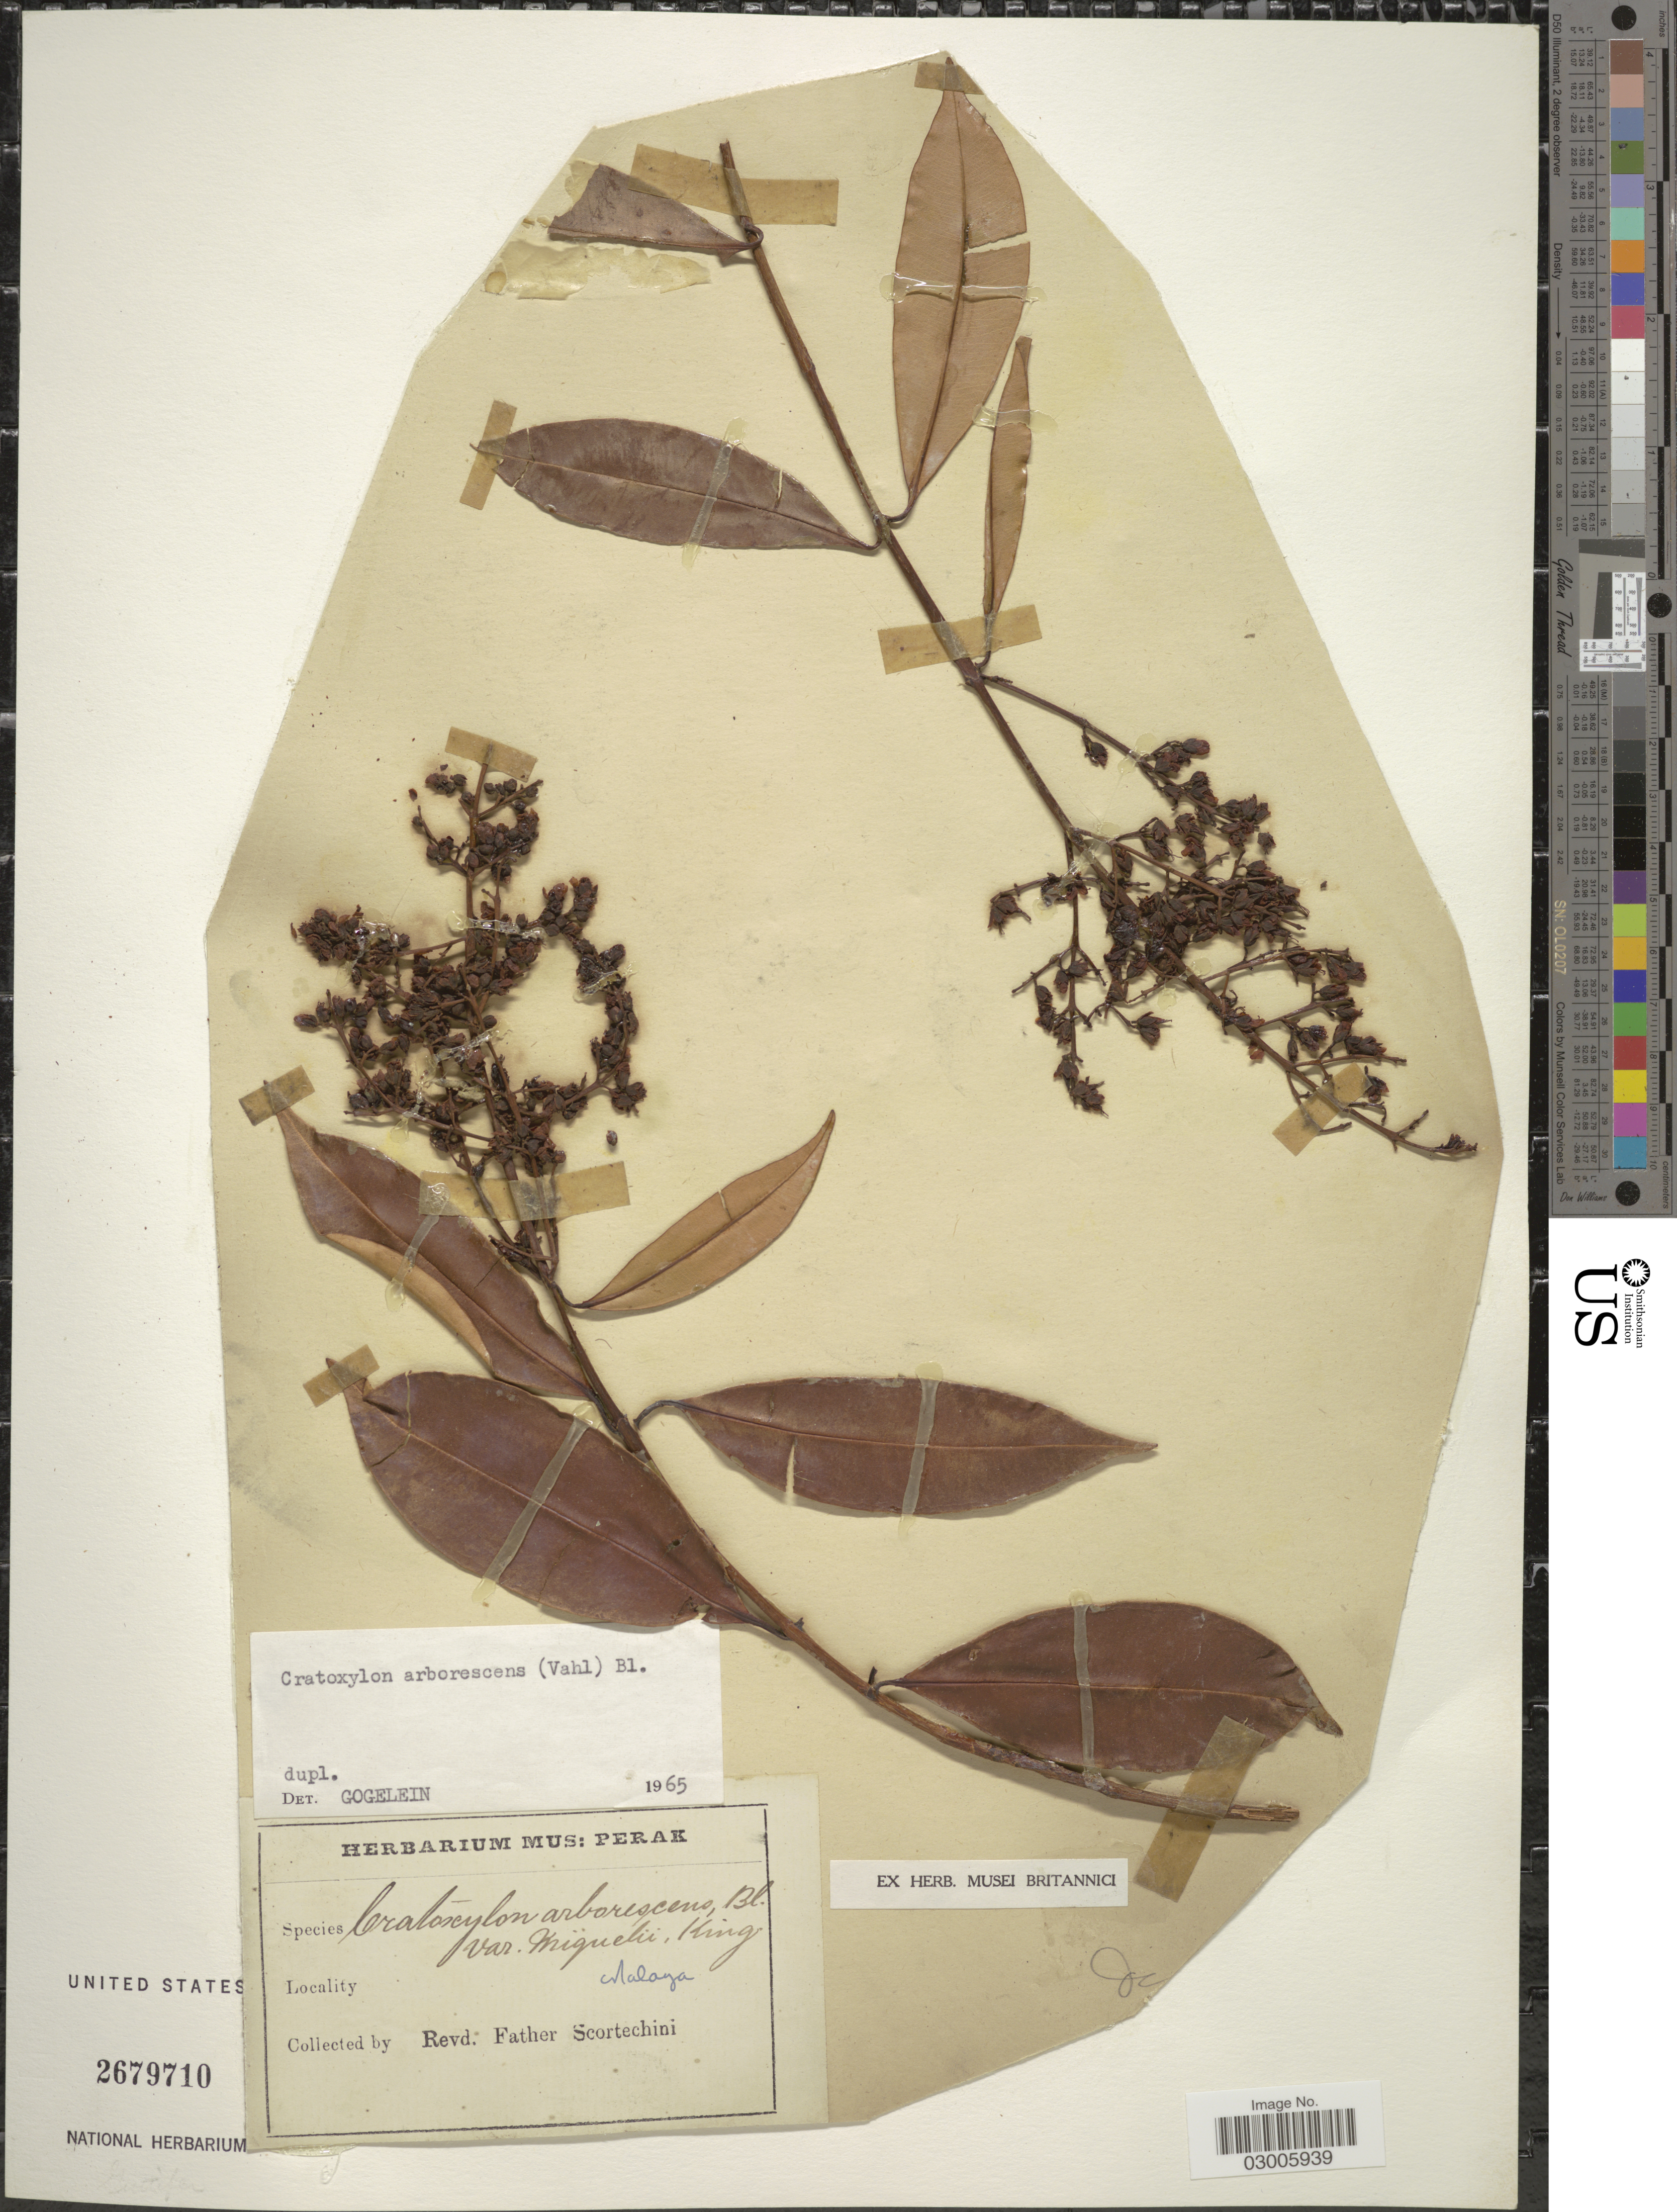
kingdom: Plantae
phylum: Tracheophyta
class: Magnoliopsida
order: Malpighiales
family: Hypericaceae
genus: Cratoxylum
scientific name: Cratoxylum arborescens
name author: (Vahl) Blume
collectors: Fr. Scortechini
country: Malaysia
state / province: Perak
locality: Malaya.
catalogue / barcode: US 2679710